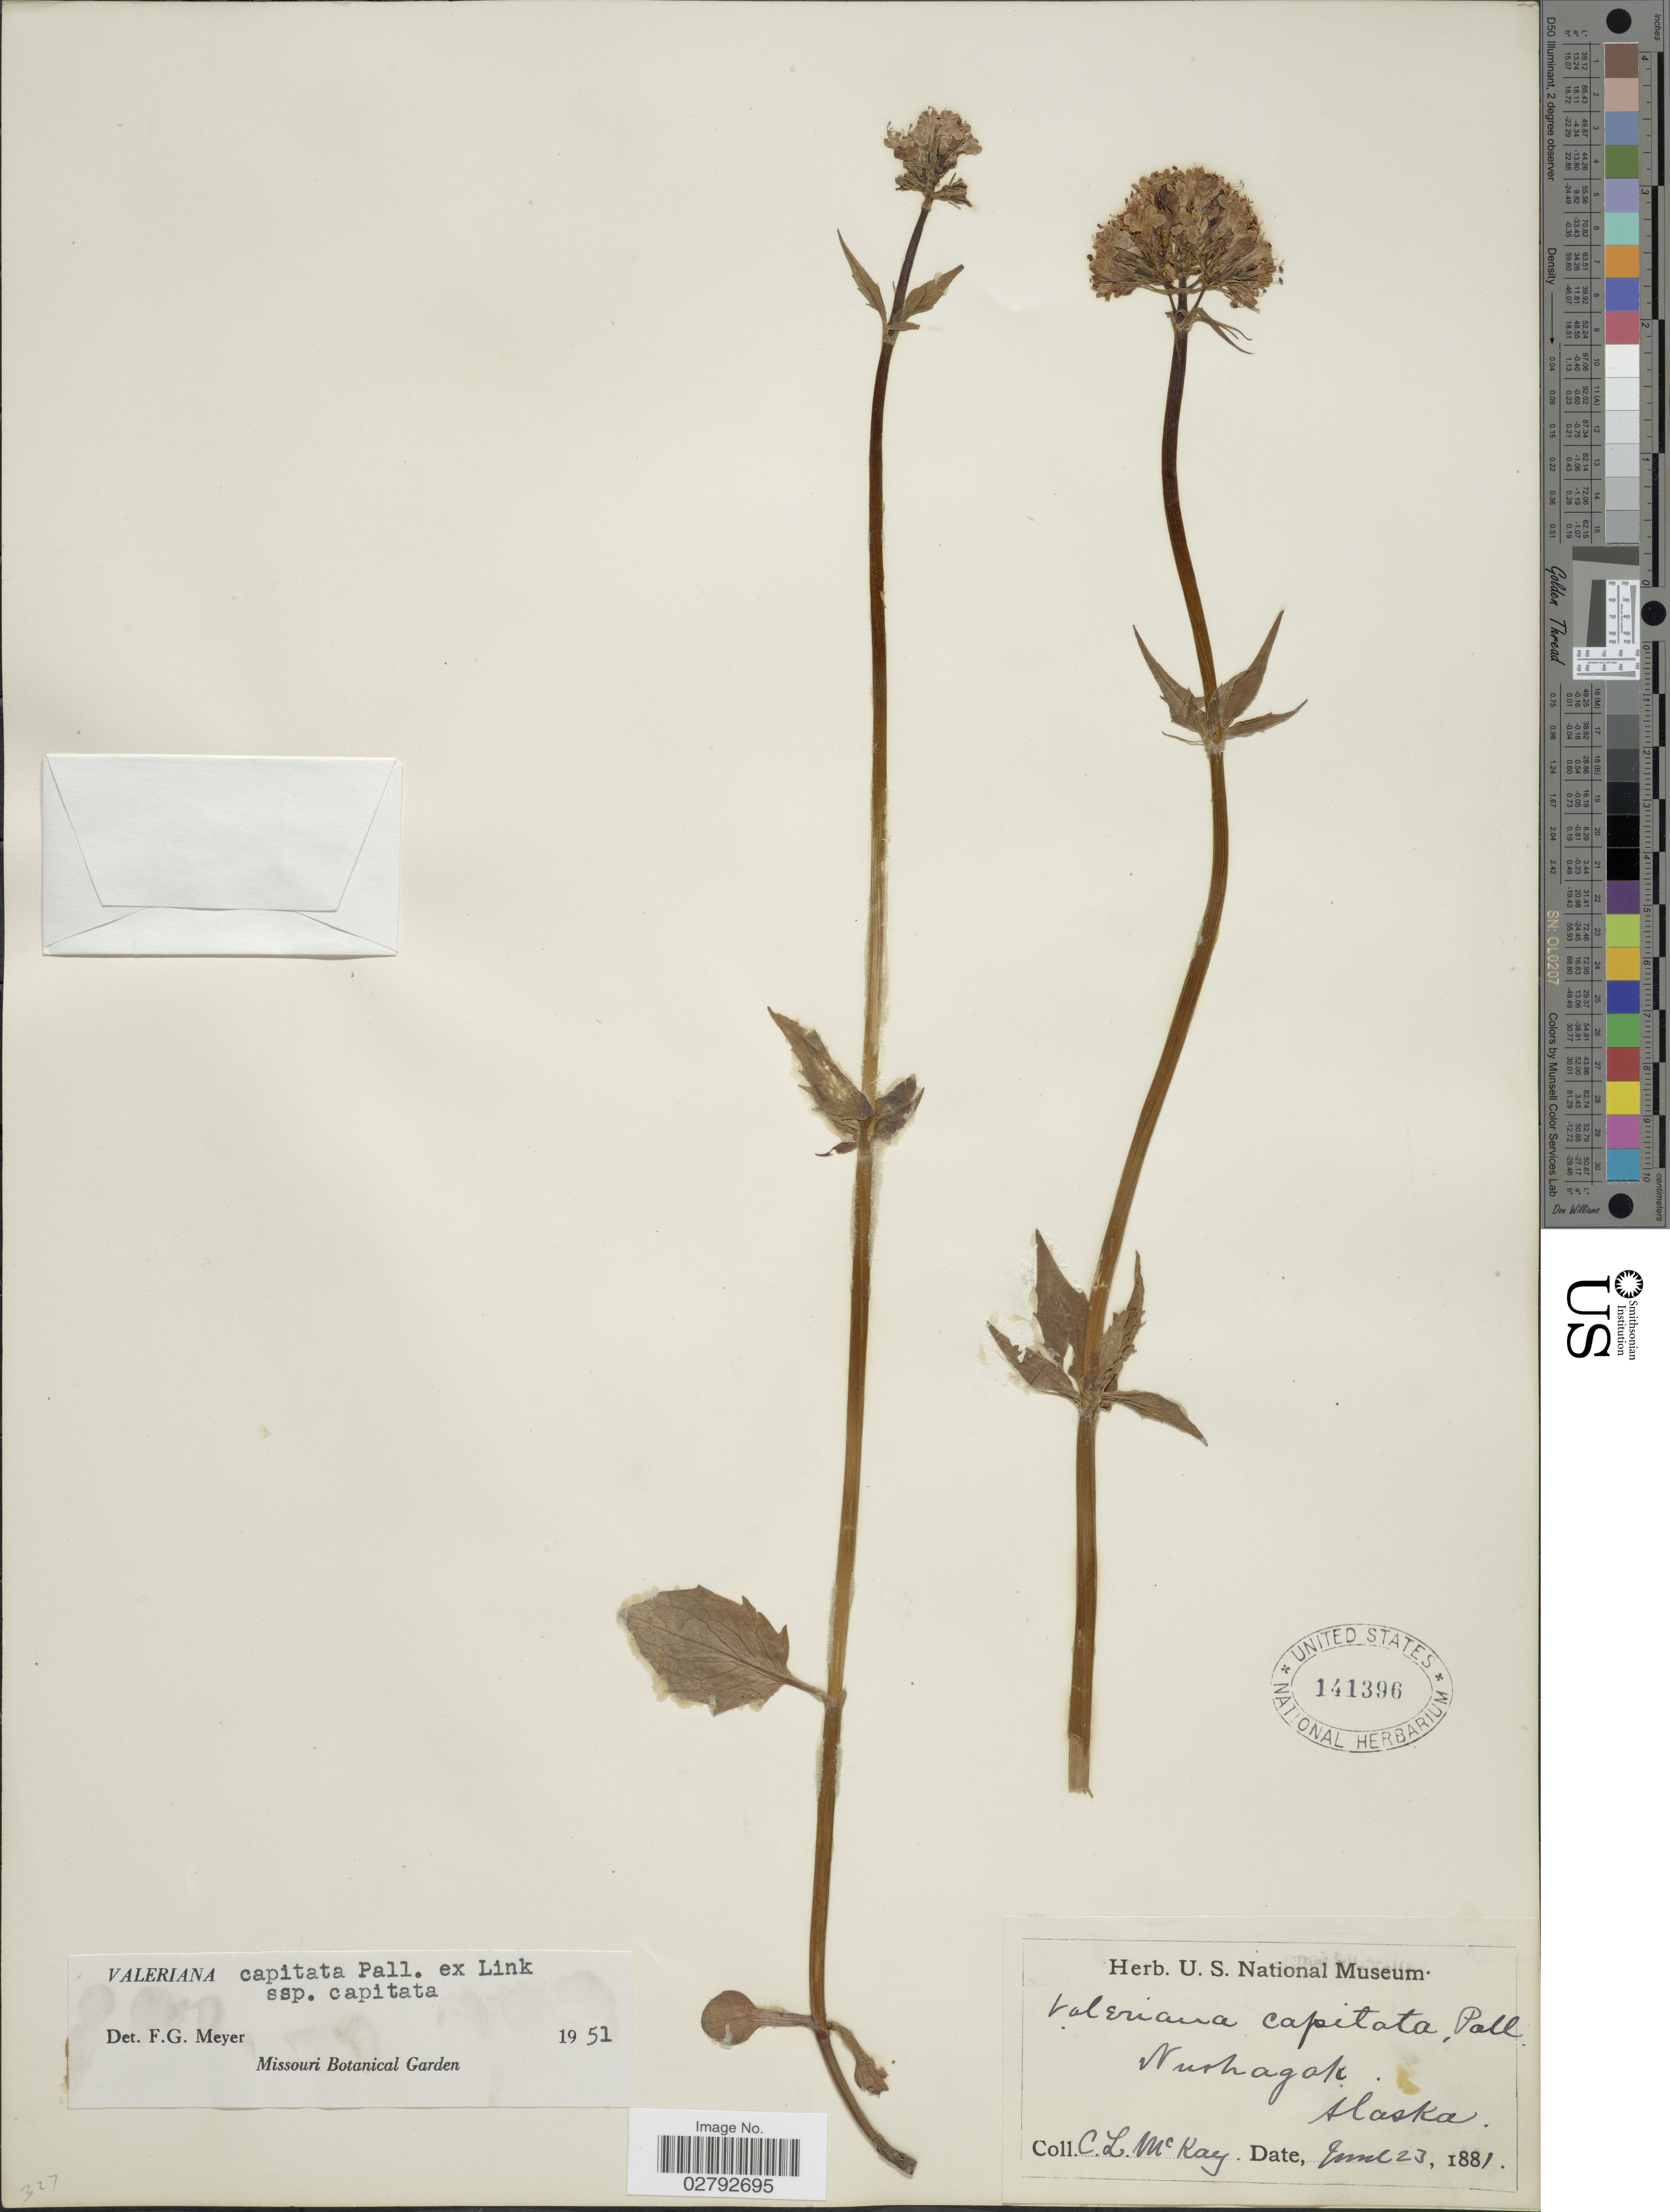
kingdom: Plantae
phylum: Tracheophyta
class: Magnoliopsida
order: Dipsacales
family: Caprifoliaceae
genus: Valeriana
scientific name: Valeriana capitata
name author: Link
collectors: C. McKay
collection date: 1881-06-23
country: United States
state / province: Alaska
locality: Nushagak.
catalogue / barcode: US 141396